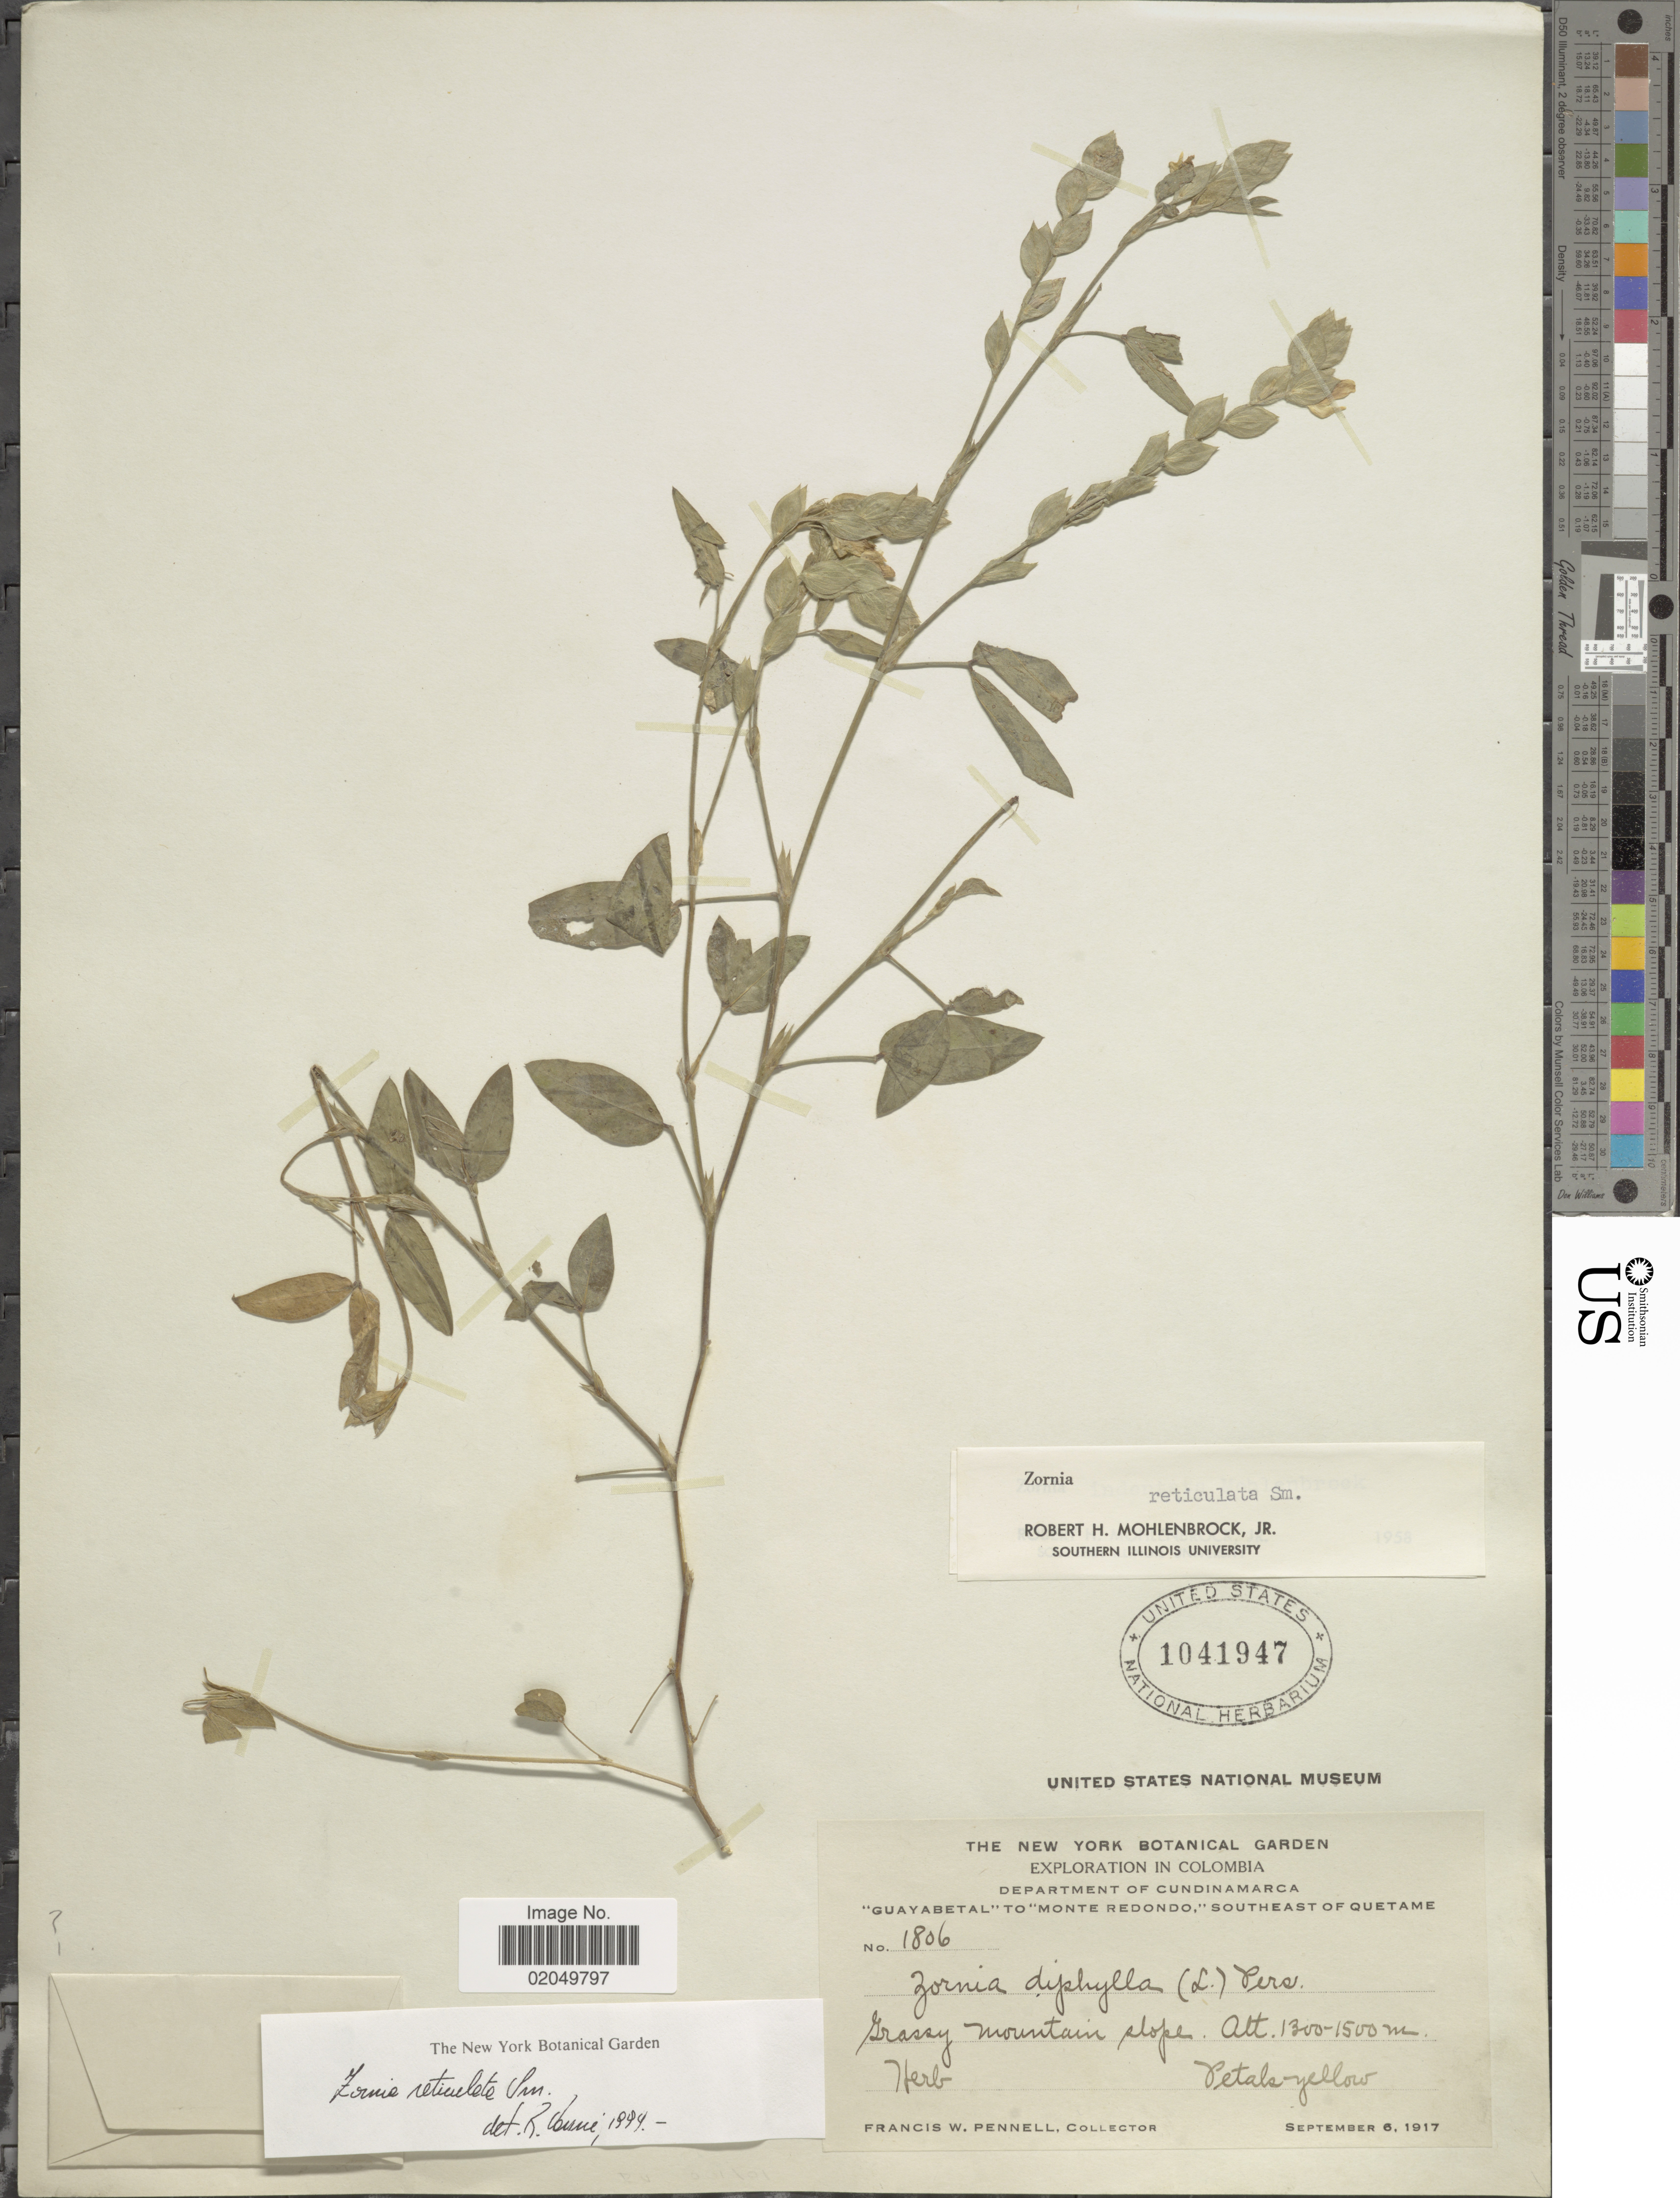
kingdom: Plantae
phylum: Tracheophyta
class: Magnoliopsida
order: Fabales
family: Fabaceae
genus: Zornia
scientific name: Zornia reticulata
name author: Sm.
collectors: F. W. Pennell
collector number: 1806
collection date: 1917-09-06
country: Colombia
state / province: Cundinamarca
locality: Guayabetal to Monte Redondo, southeast of Quetame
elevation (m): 1300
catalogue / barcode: US 1041947